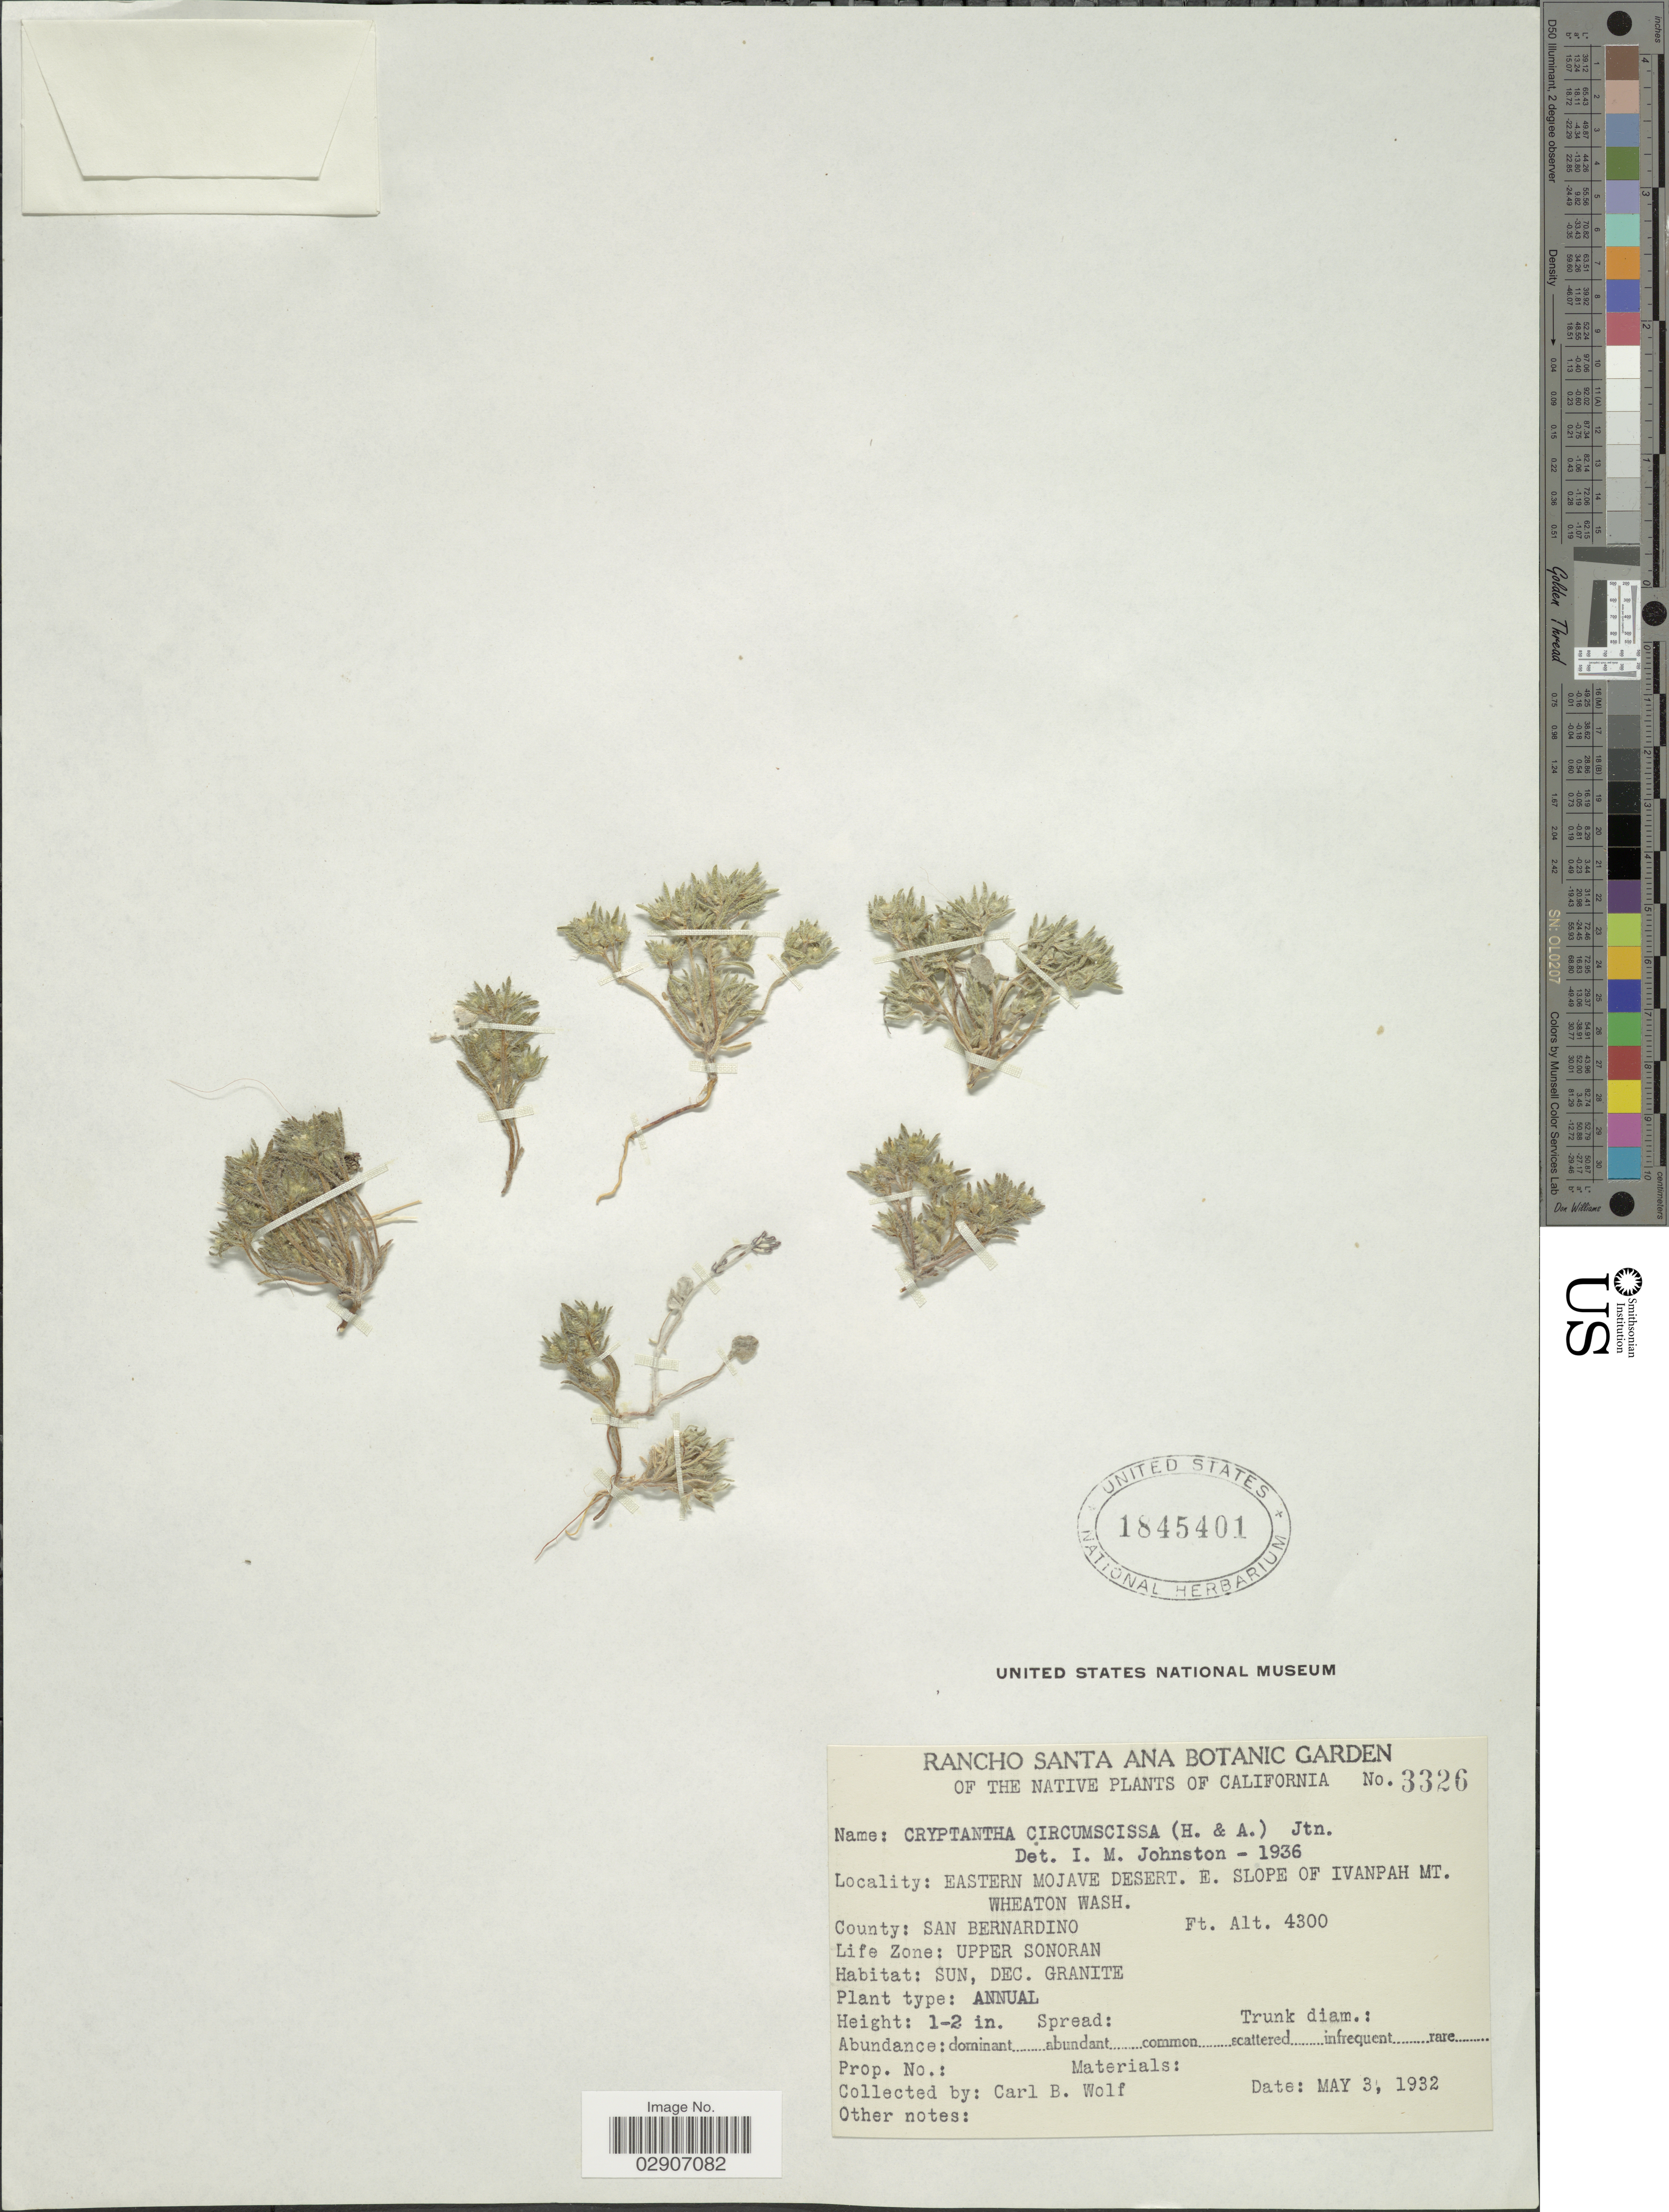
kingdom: Plantae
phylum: Tracheophyta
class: Magnoliopsida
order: Boraginales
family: Boraginaceae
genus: Cryptantha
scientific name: Cryptantha circumscissa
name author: (Hook. & Arn.) I.M. Johnst.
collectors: C. B. Wolf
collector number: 3326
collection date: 1932-05-03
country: United States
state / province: California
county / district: San Bernardino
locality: Eastern Mojave Desert. E. Slope of Ivanpah Mt. Wheaton Wash. County: San Bernardino. Life Zone: Upper Sonoran.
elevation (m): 1311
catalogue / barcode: US 1845401